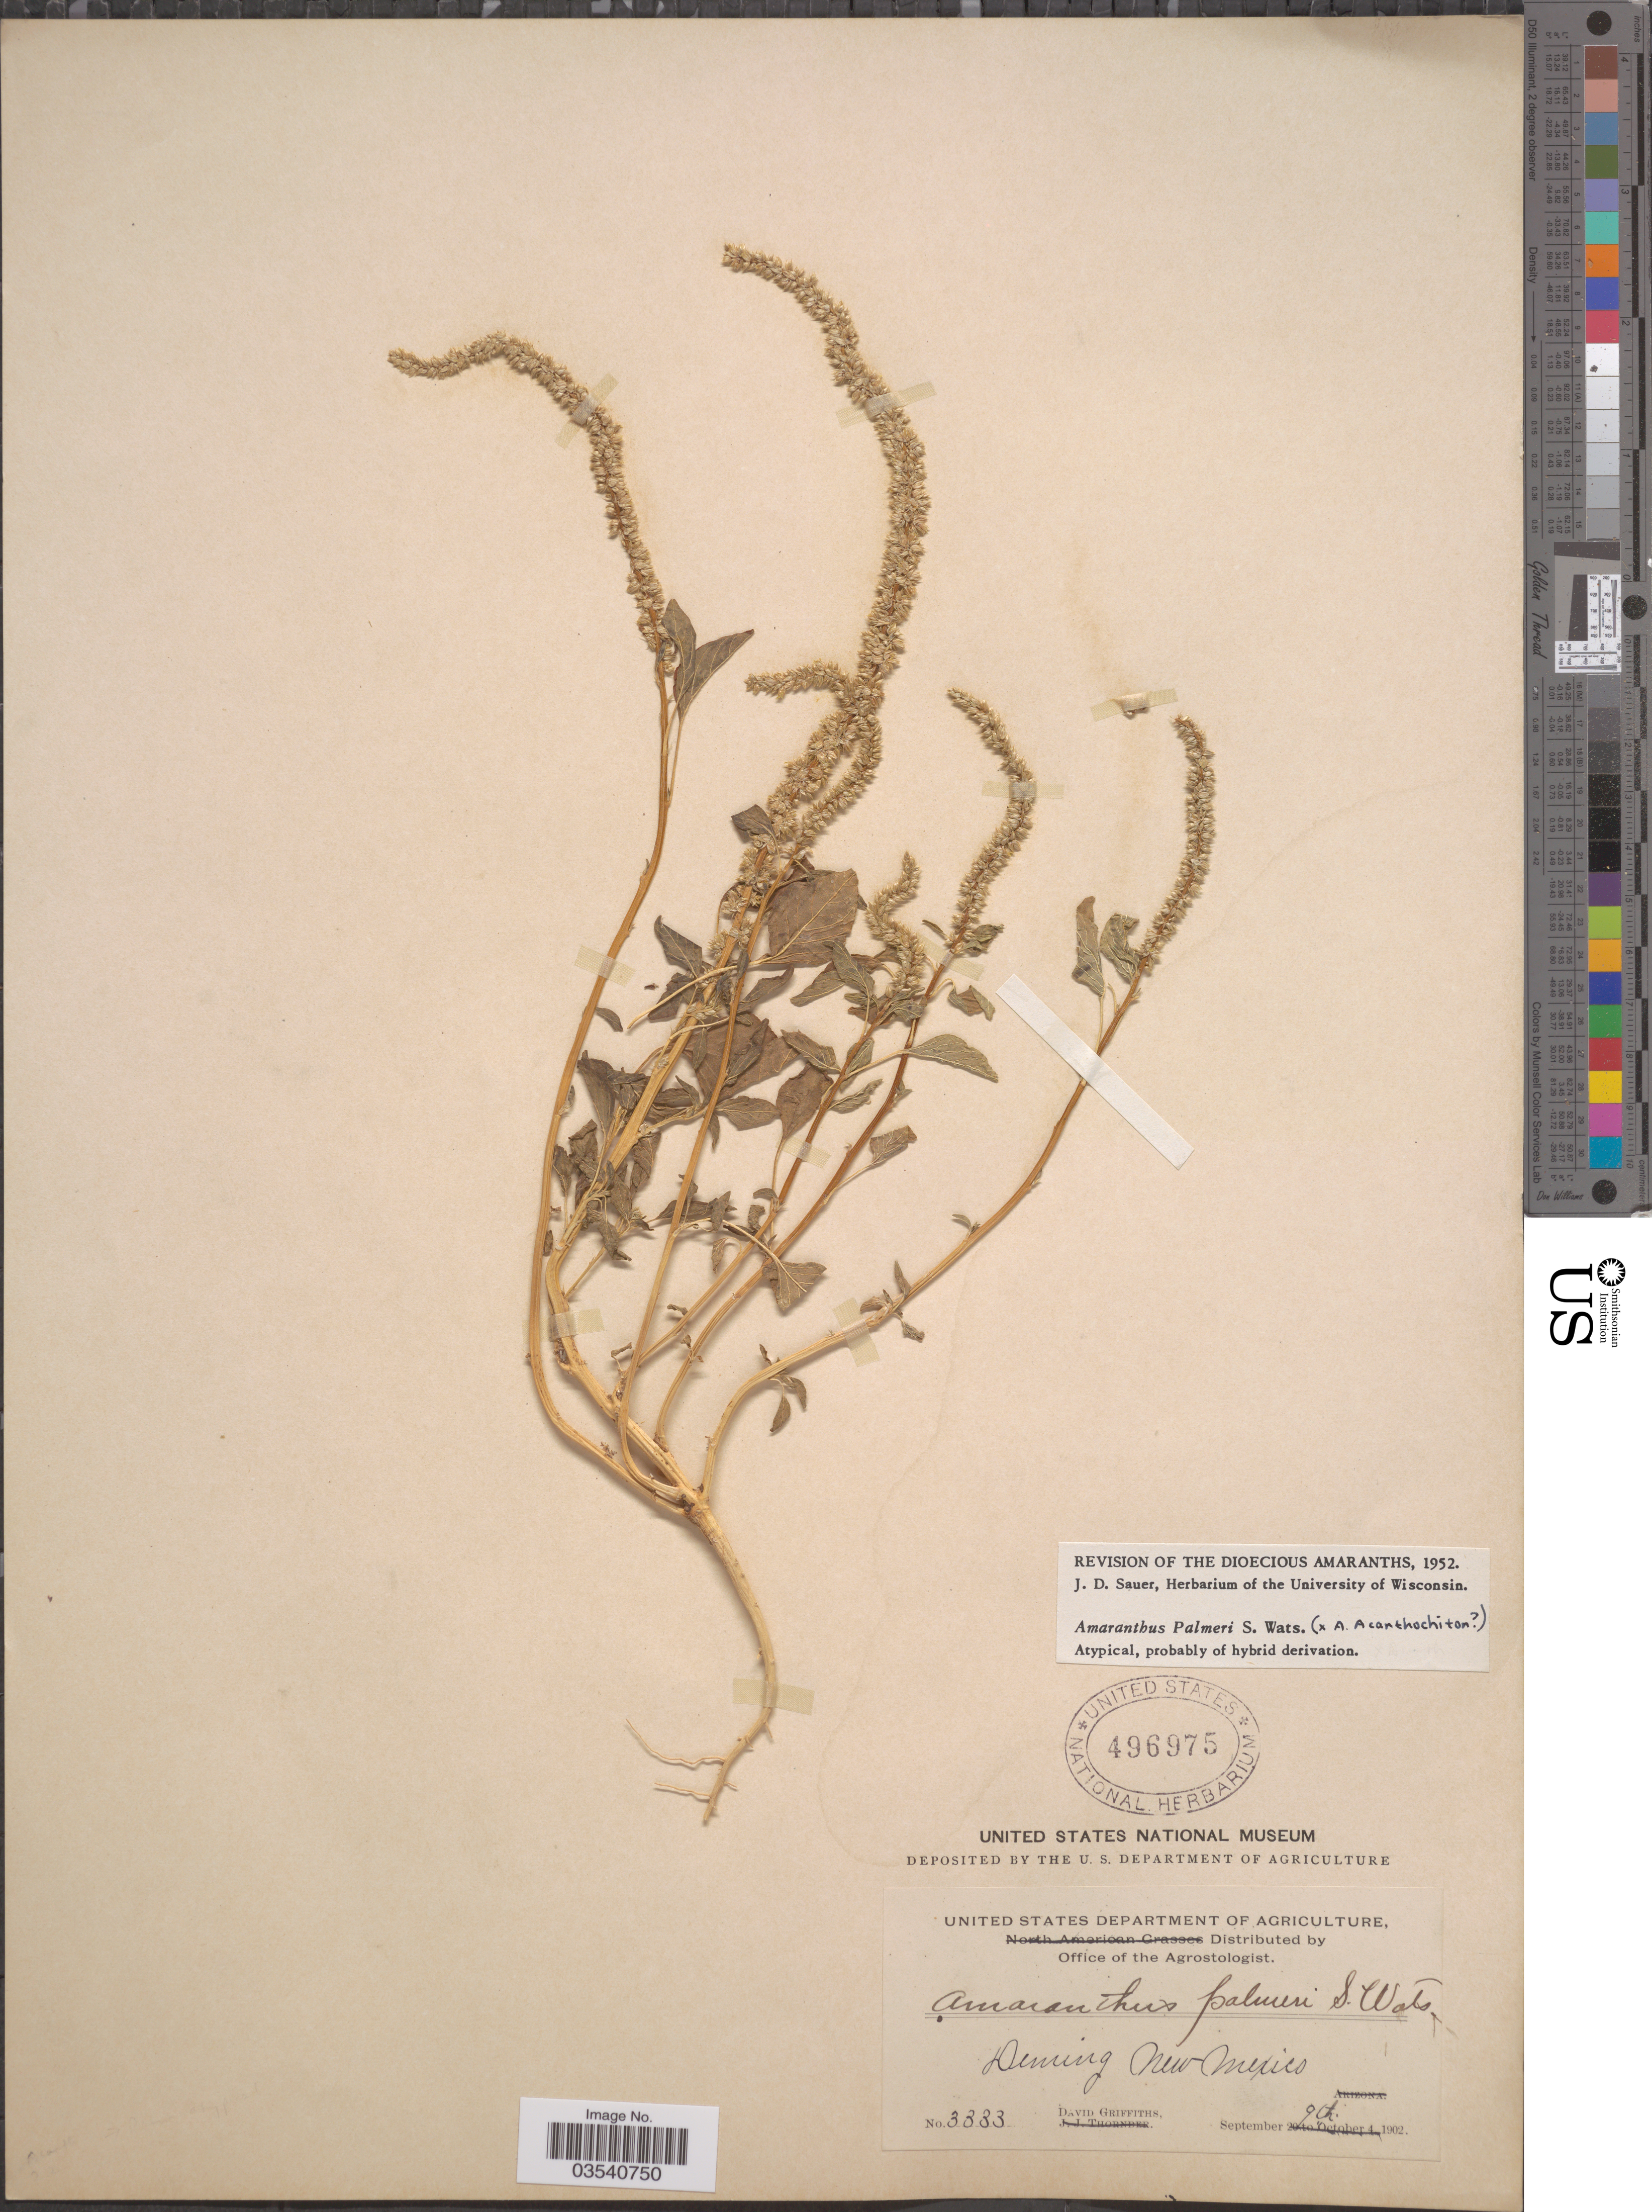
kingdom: Plantae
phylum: Tracheophyta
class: Magnoliopsida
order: Caryophyllales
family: Amaranthaceae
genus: Amaranthus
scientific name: Amaranthus palmeri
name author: S. Watson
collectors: D. Griffiths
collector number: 3333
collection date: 1902-09-09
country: United States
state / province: New Mexico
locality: Deming.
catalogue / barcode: US 496975